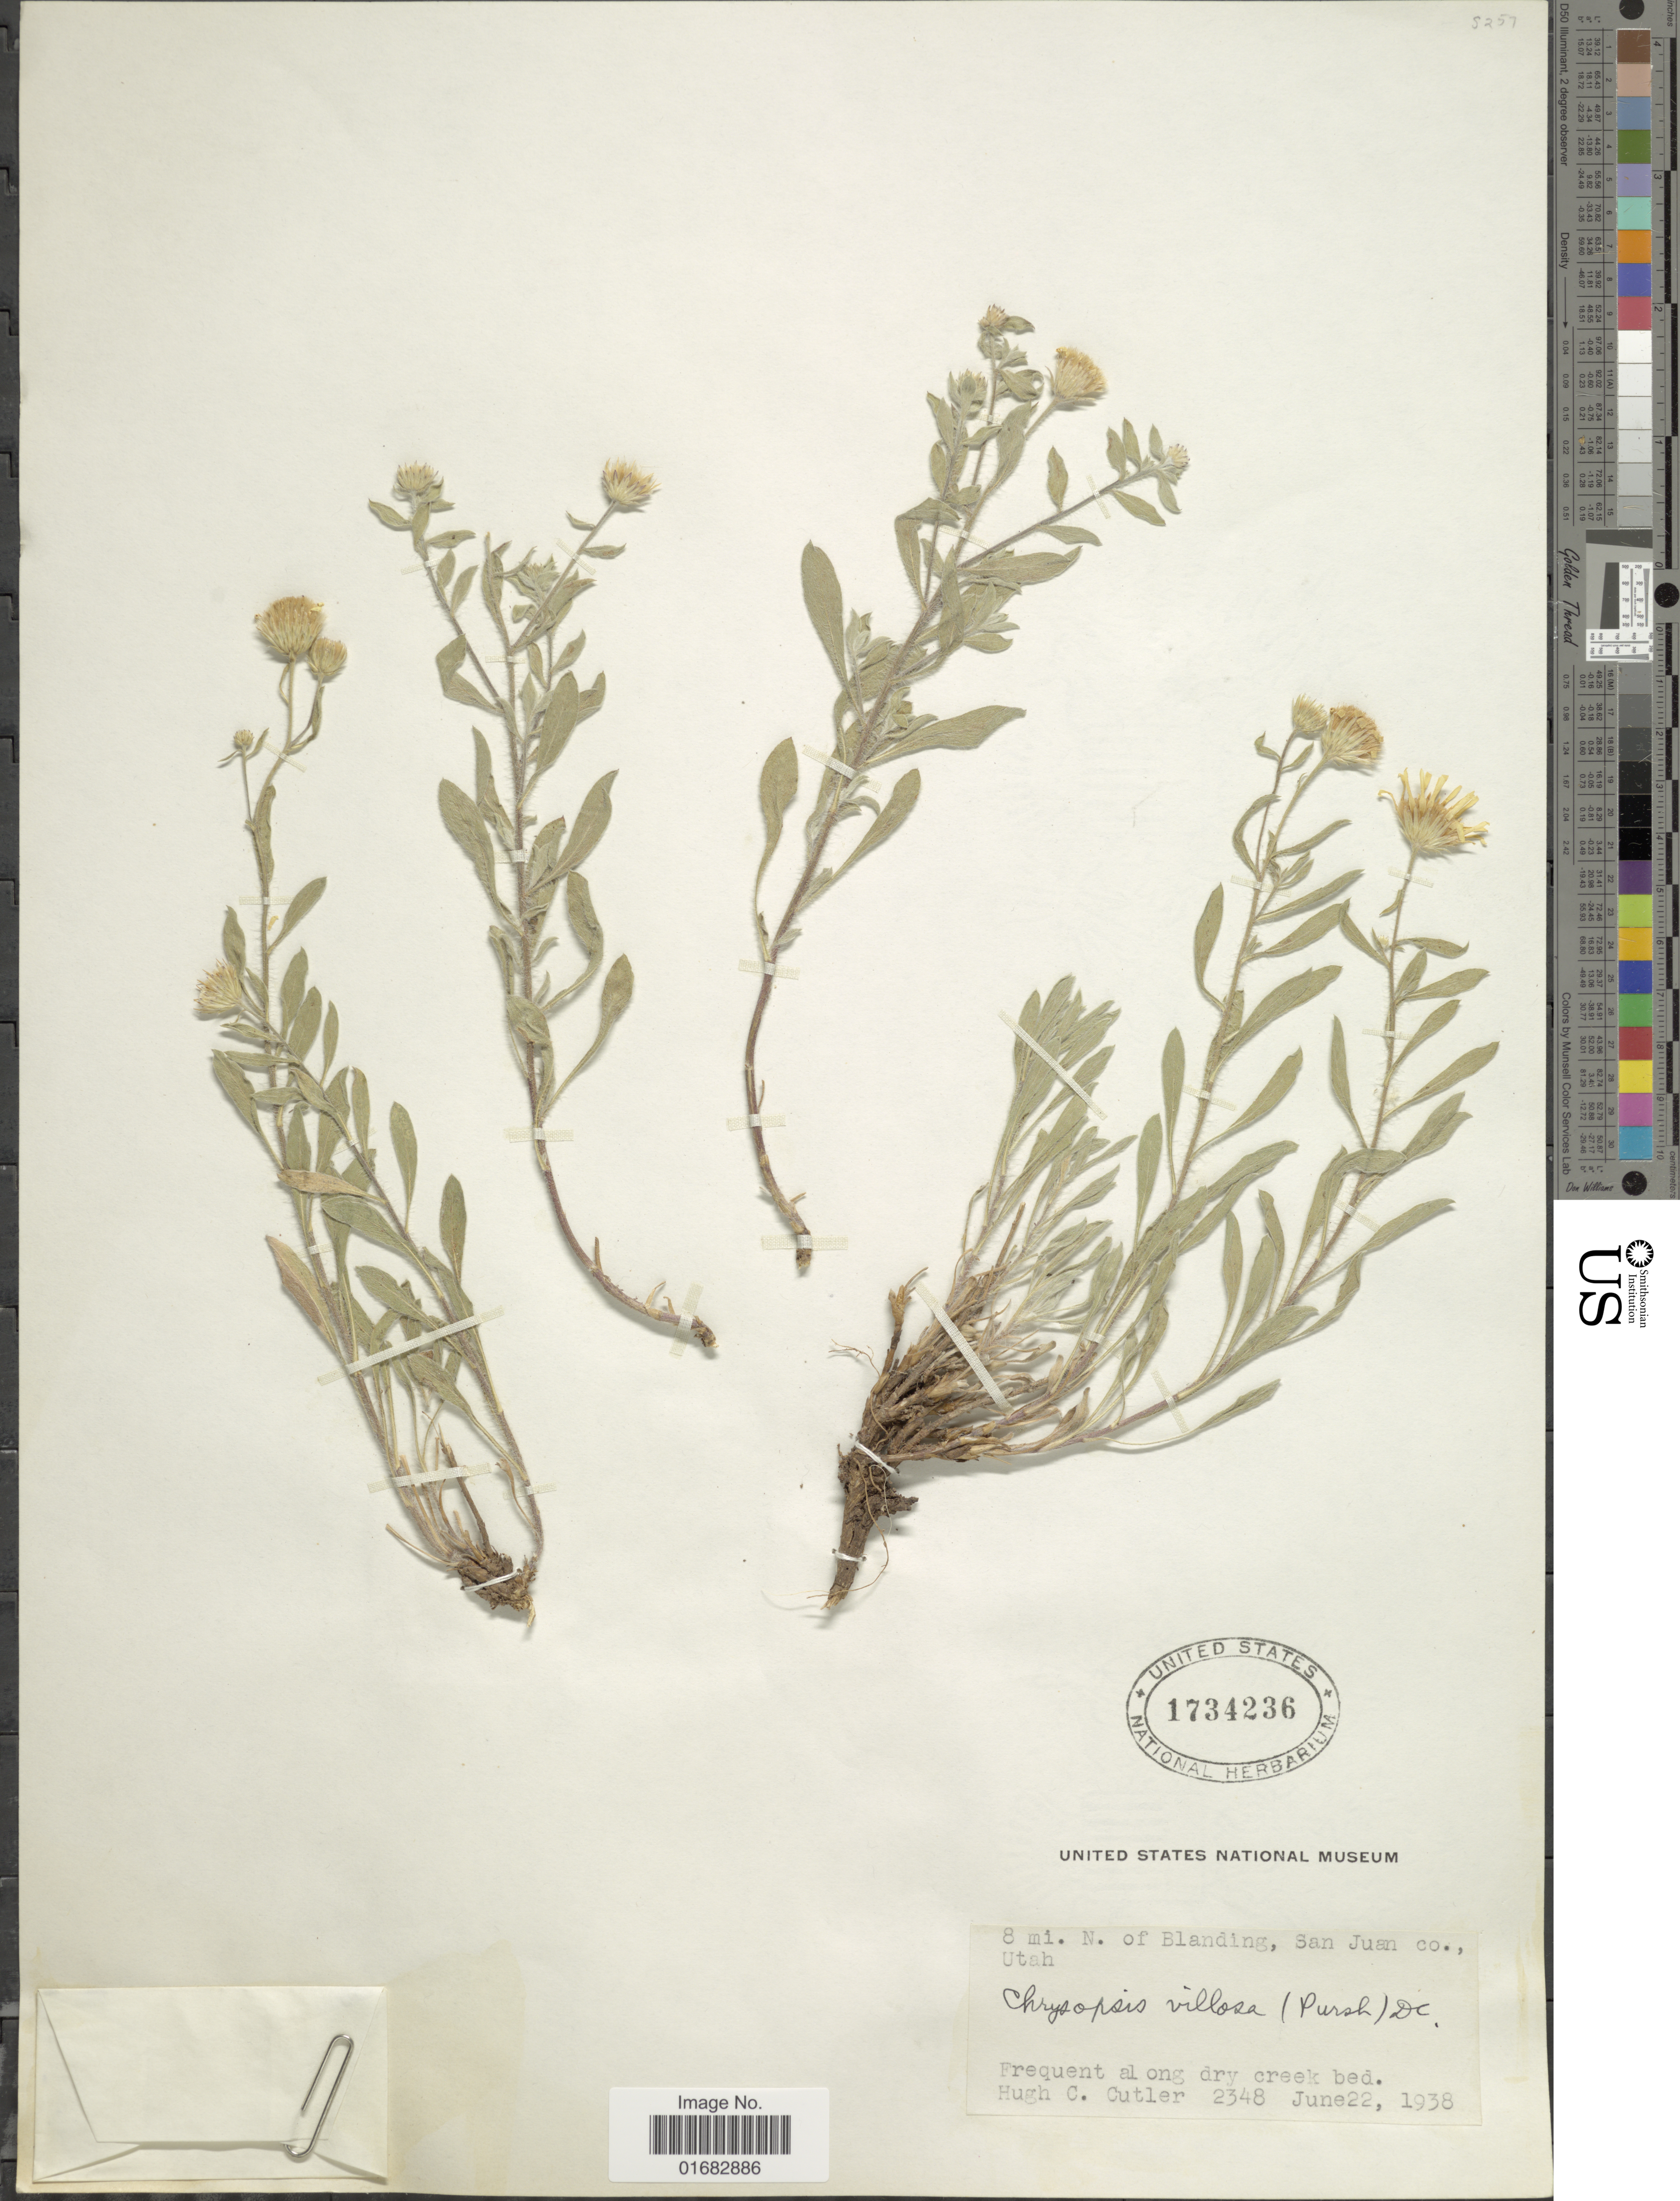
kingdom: Plantae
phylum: Tracheophyta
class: Magnoliopsida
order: Asterales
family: Asteraceae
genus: Heterotheca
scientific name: Heterotheca villosa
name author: (Pursh) Shinners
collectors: H. C. Cutler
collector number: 2348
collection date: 1938-06-22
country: United States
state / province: Utah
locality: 8 mi. N. of Blanding, San Juan Co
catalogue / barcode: US 1734236